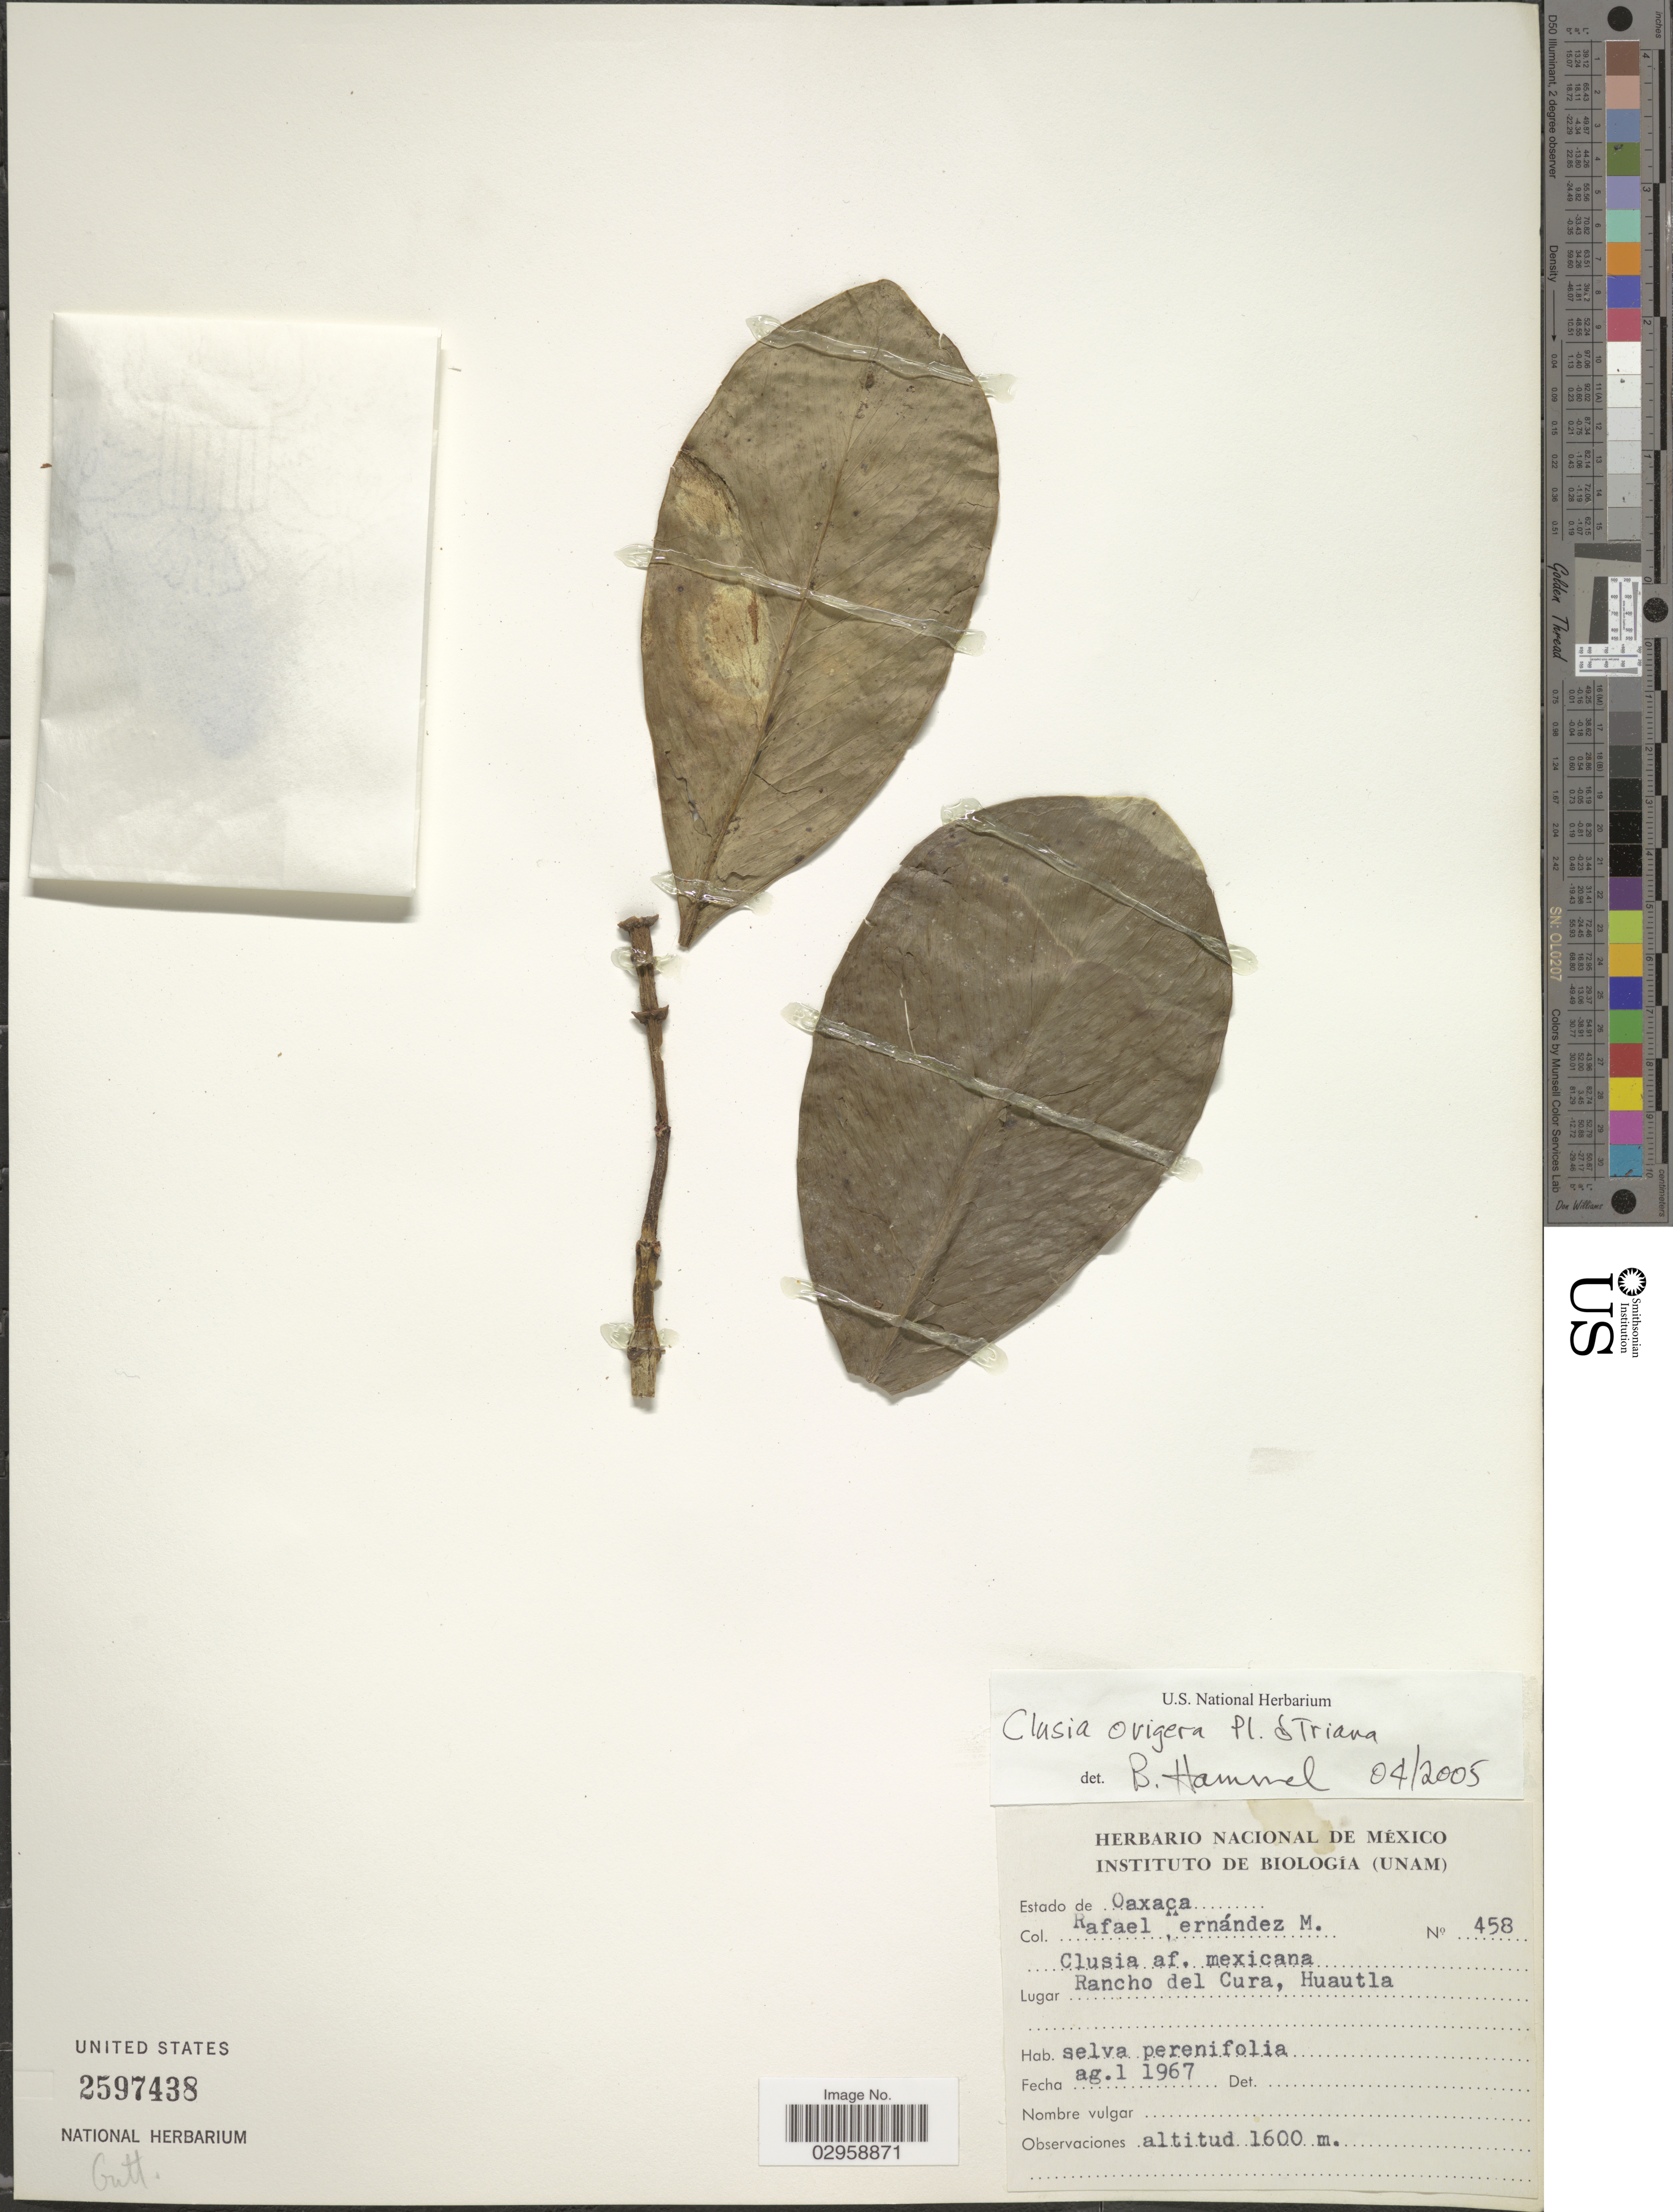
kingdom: Plantae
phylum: Tracheophyta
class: Magnoliopsida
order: Malpighiales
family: Clusiaceae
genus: Clusia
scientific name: Clusia ovigera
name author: Planch. & Triana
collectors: R. Hernández-M.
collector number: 458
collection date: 1967-08-01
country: Mexico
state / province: Oaxaca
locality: Rancho del Cura, Huautla.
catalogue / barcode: US 2597438